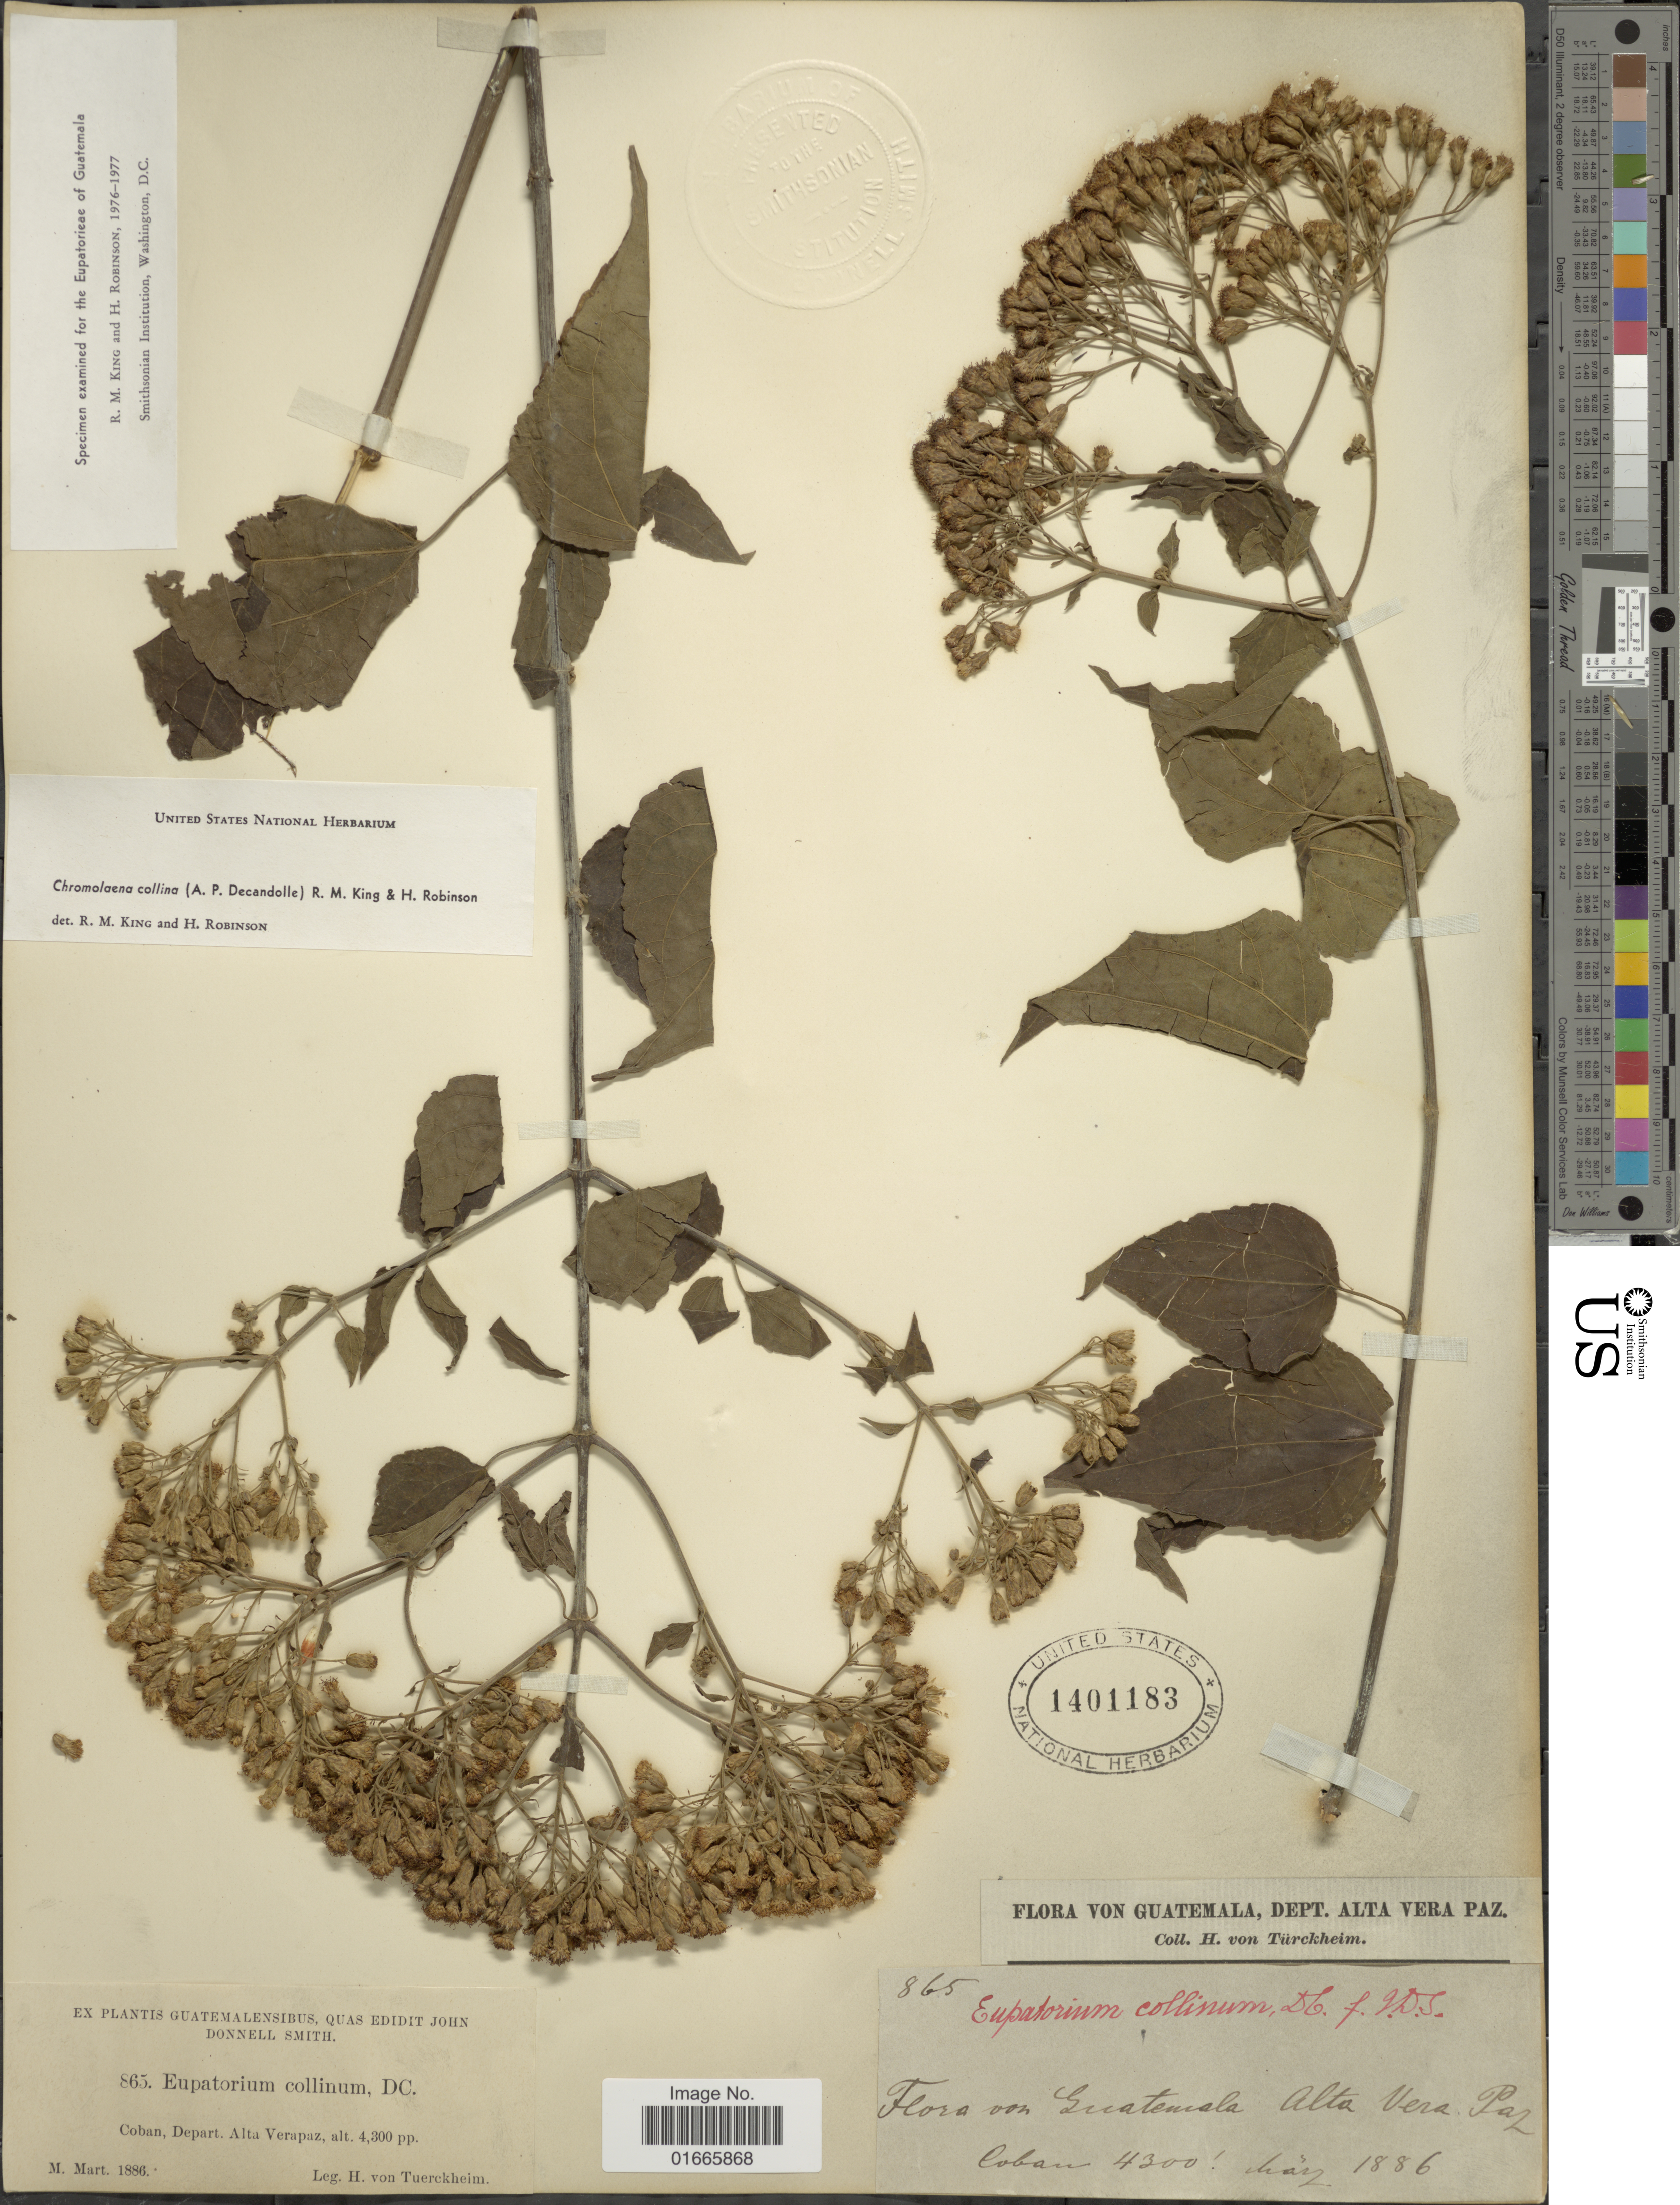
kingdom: Plantae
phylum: Tracheophyta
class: Magnoliopsida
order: Asterales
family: Asteraceae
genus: Chromolaena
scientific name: Chromolaena collina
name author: (DC.) R.M. King & H. Rob.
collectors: H. von Türckheim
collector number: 865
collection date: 1886-03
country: Guatemala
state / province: Alta Verapaz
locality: Coban, Depart. Alta Verapaz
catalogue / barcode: US 1401183